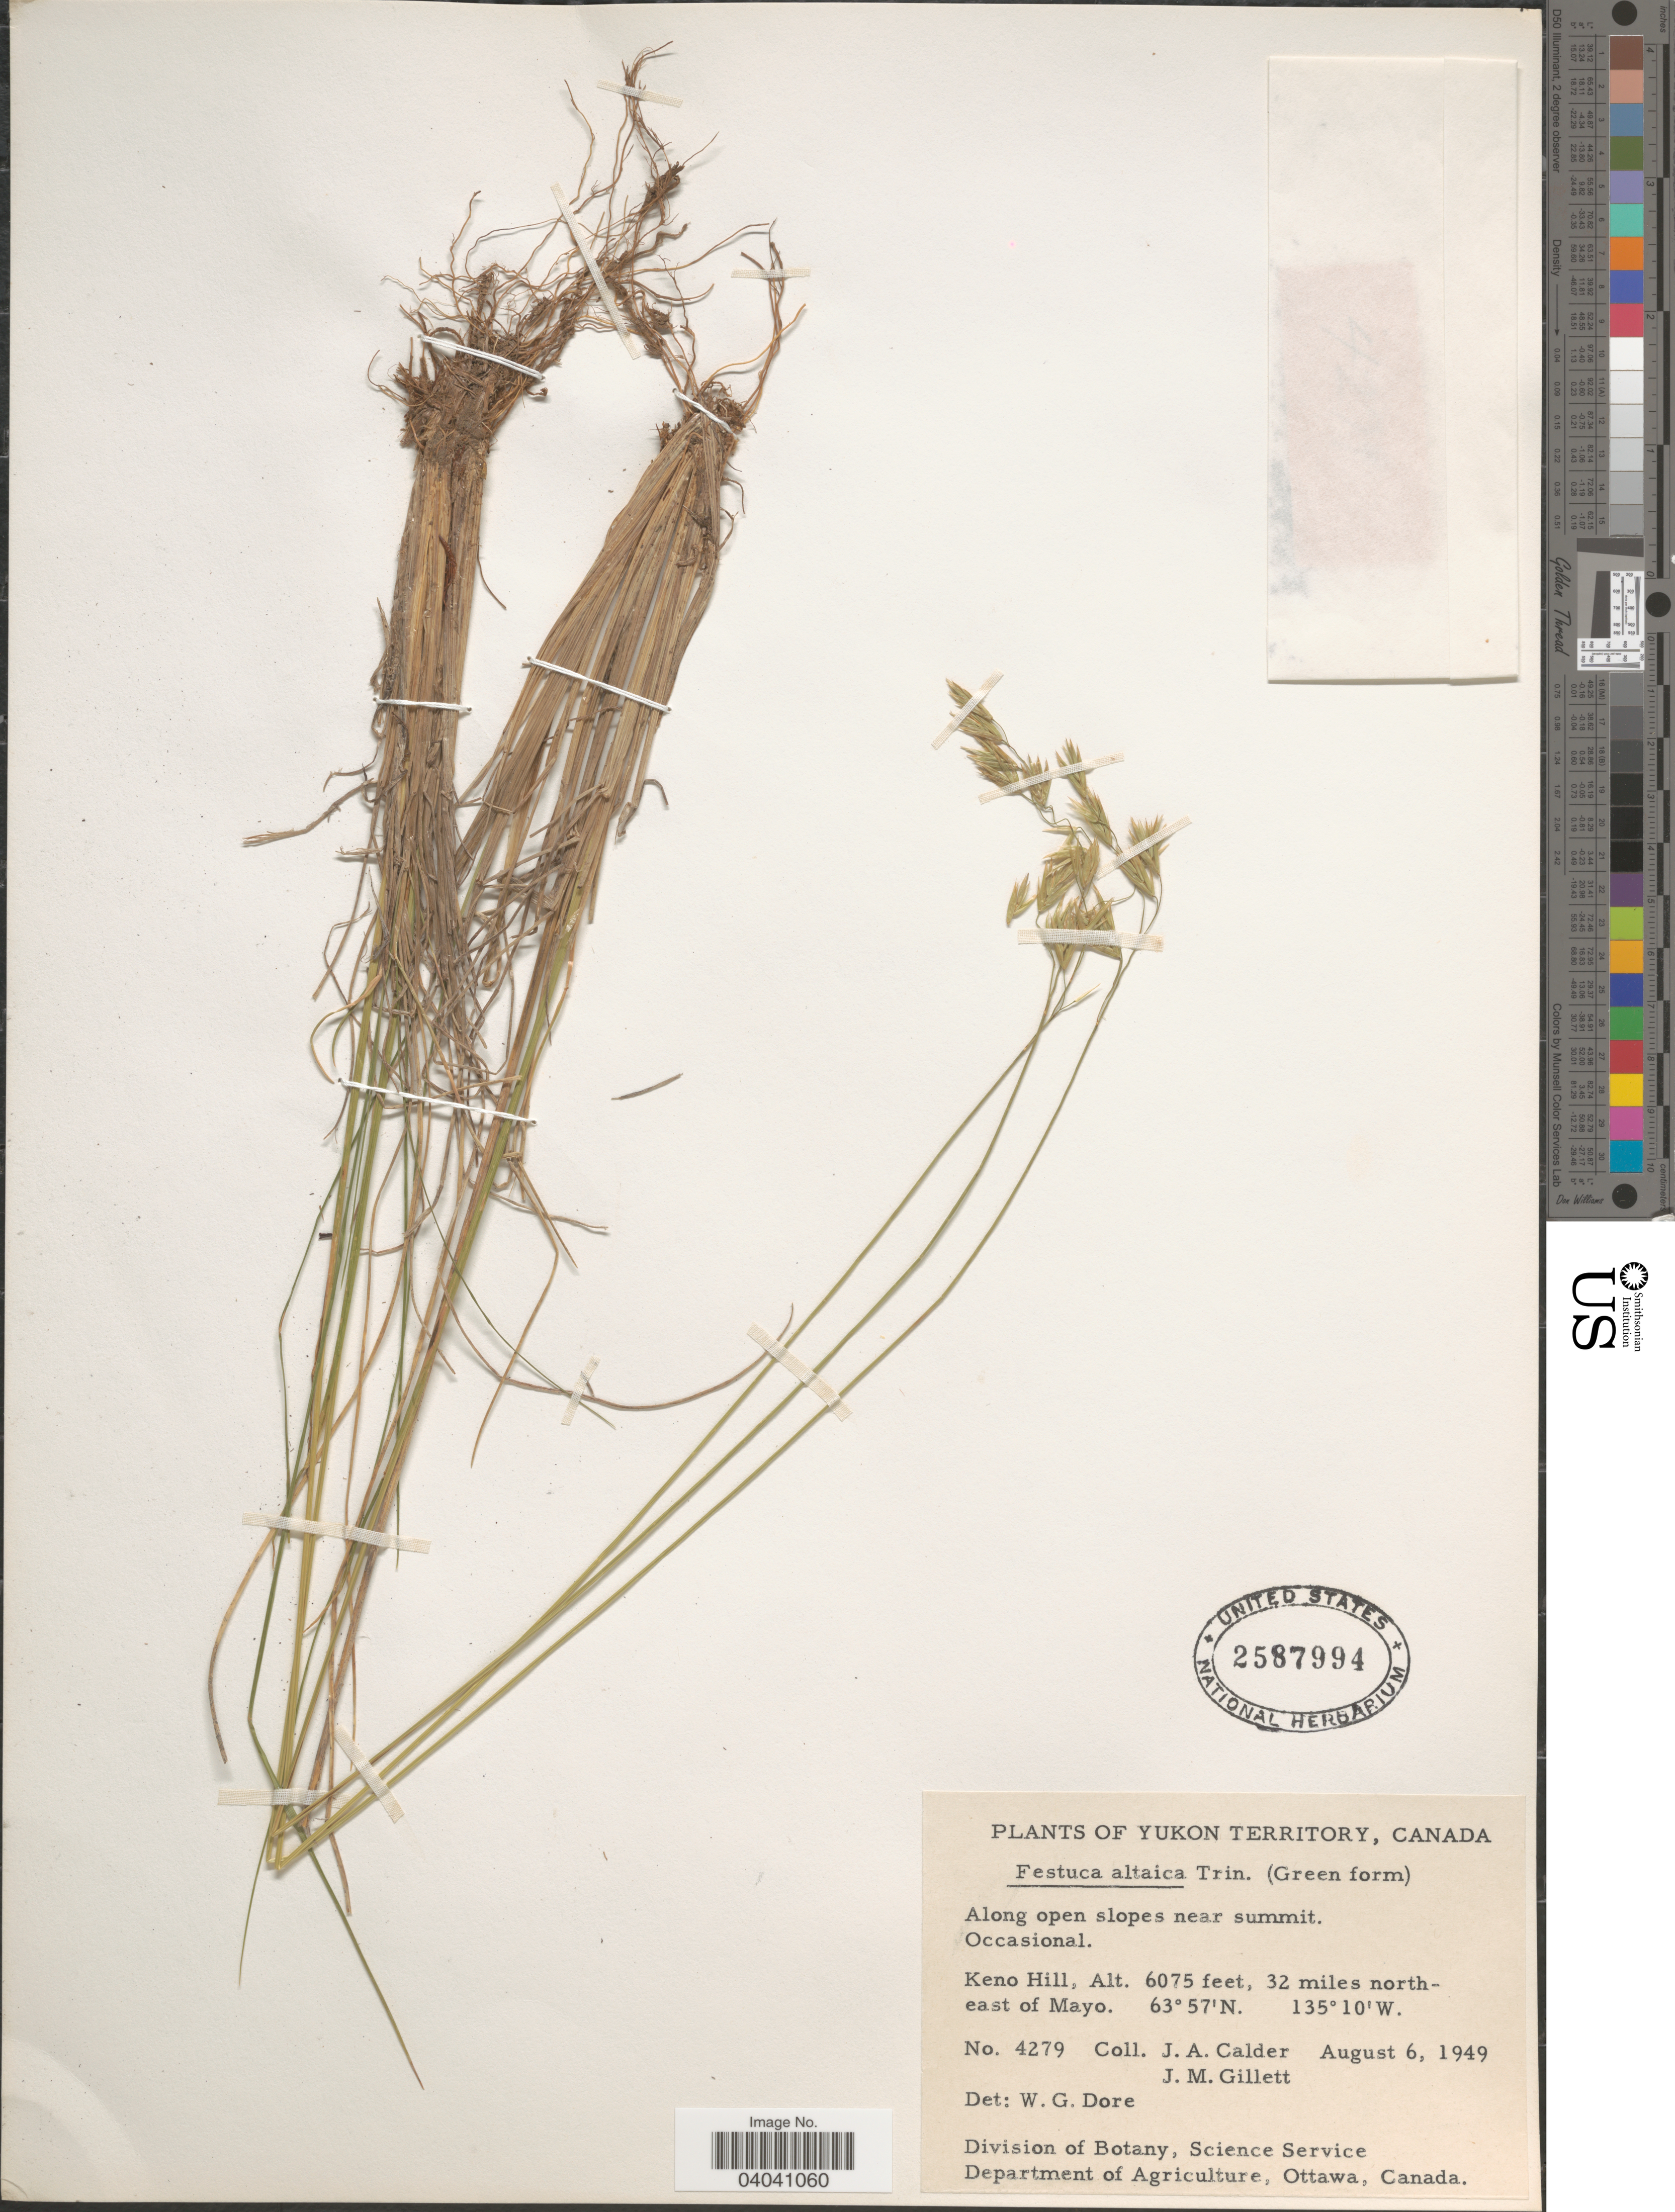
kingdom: Plantae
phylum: Tracheophyta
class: Liliopsida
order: Poales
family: Poaceae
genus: Festuca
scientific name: Festuca altaica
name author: Trin.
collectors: J. A. Calder & J. M. Gillett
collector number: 4279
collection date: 1949-08-06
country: Canada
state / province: Yukon Territory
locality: Along open slopes near summit. Keno Hill, 32 miles north-east of Mayo.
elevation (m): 1852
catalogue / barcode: US 2587994